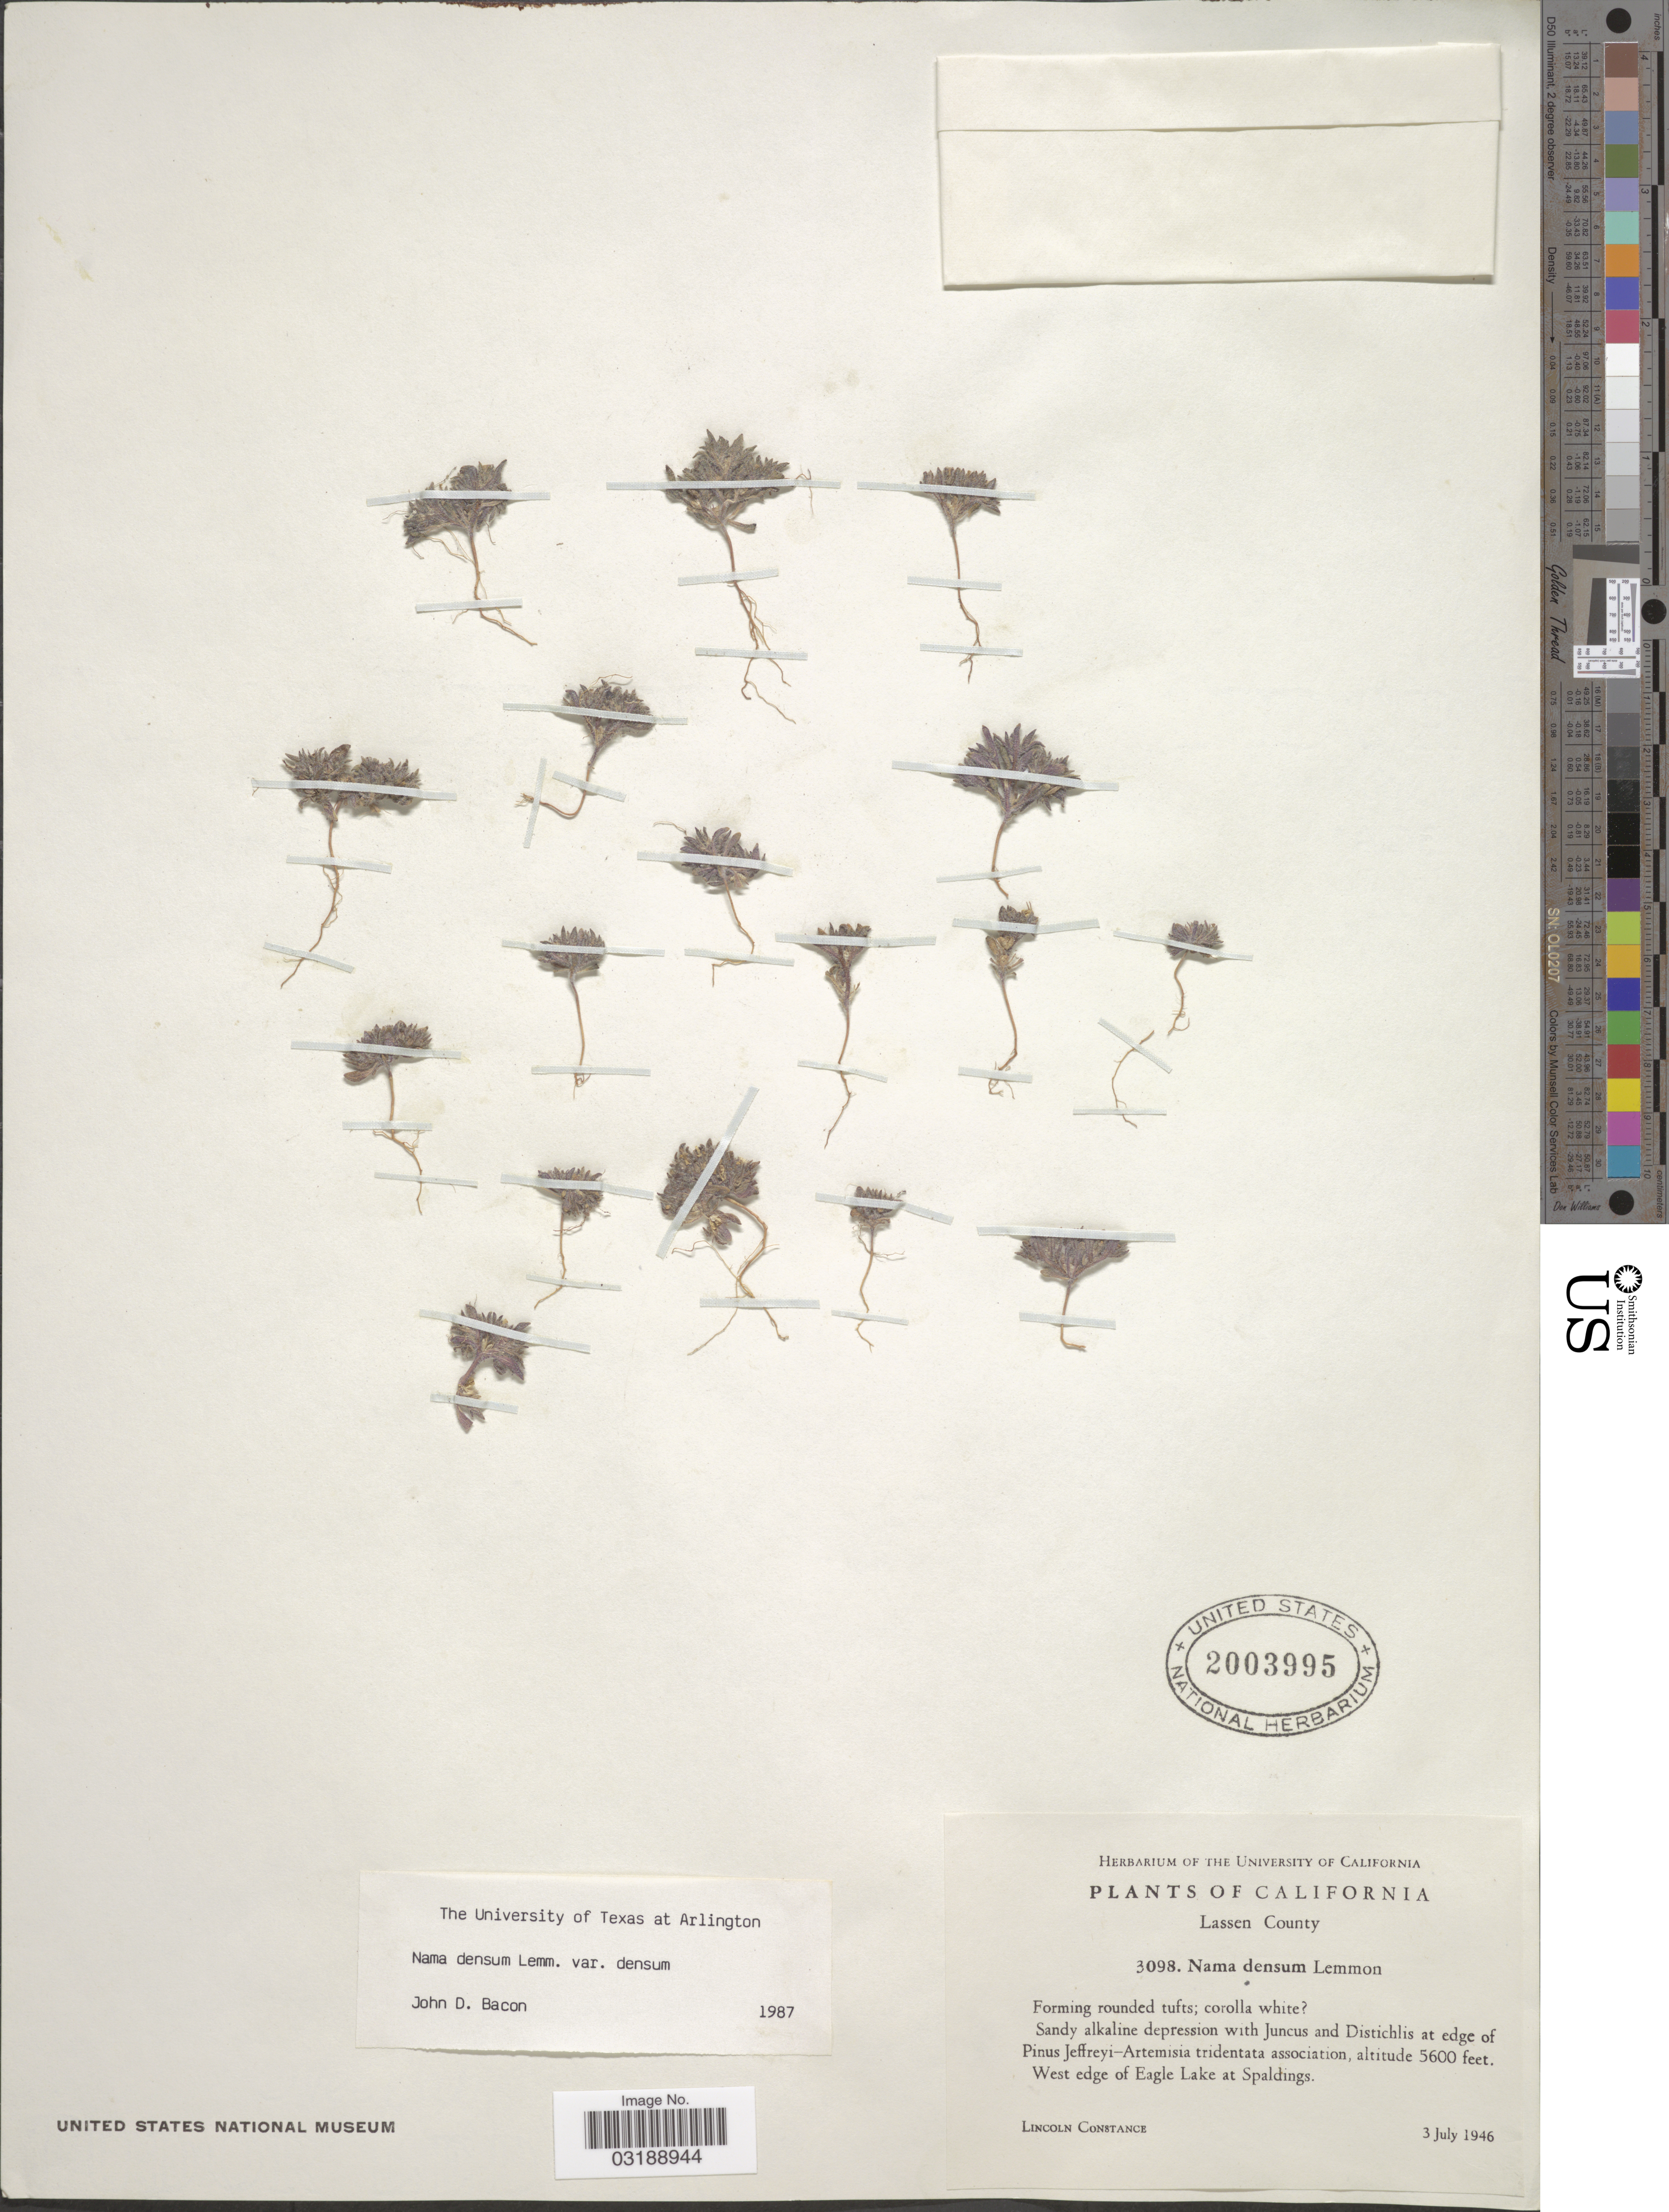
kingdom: Plantae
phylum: Tracheophyta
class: Magnoliopsida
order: Boraginales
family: Namaceae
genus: Nama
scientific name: Nama densa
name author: Lemmon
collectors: L. Constance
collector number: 3098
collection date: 1946-07-03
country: United States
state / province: California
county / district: Lassen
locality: Lassen County, West edge of Eagle Lake at Spaldings.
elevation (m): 1707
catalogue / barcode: US 2003995